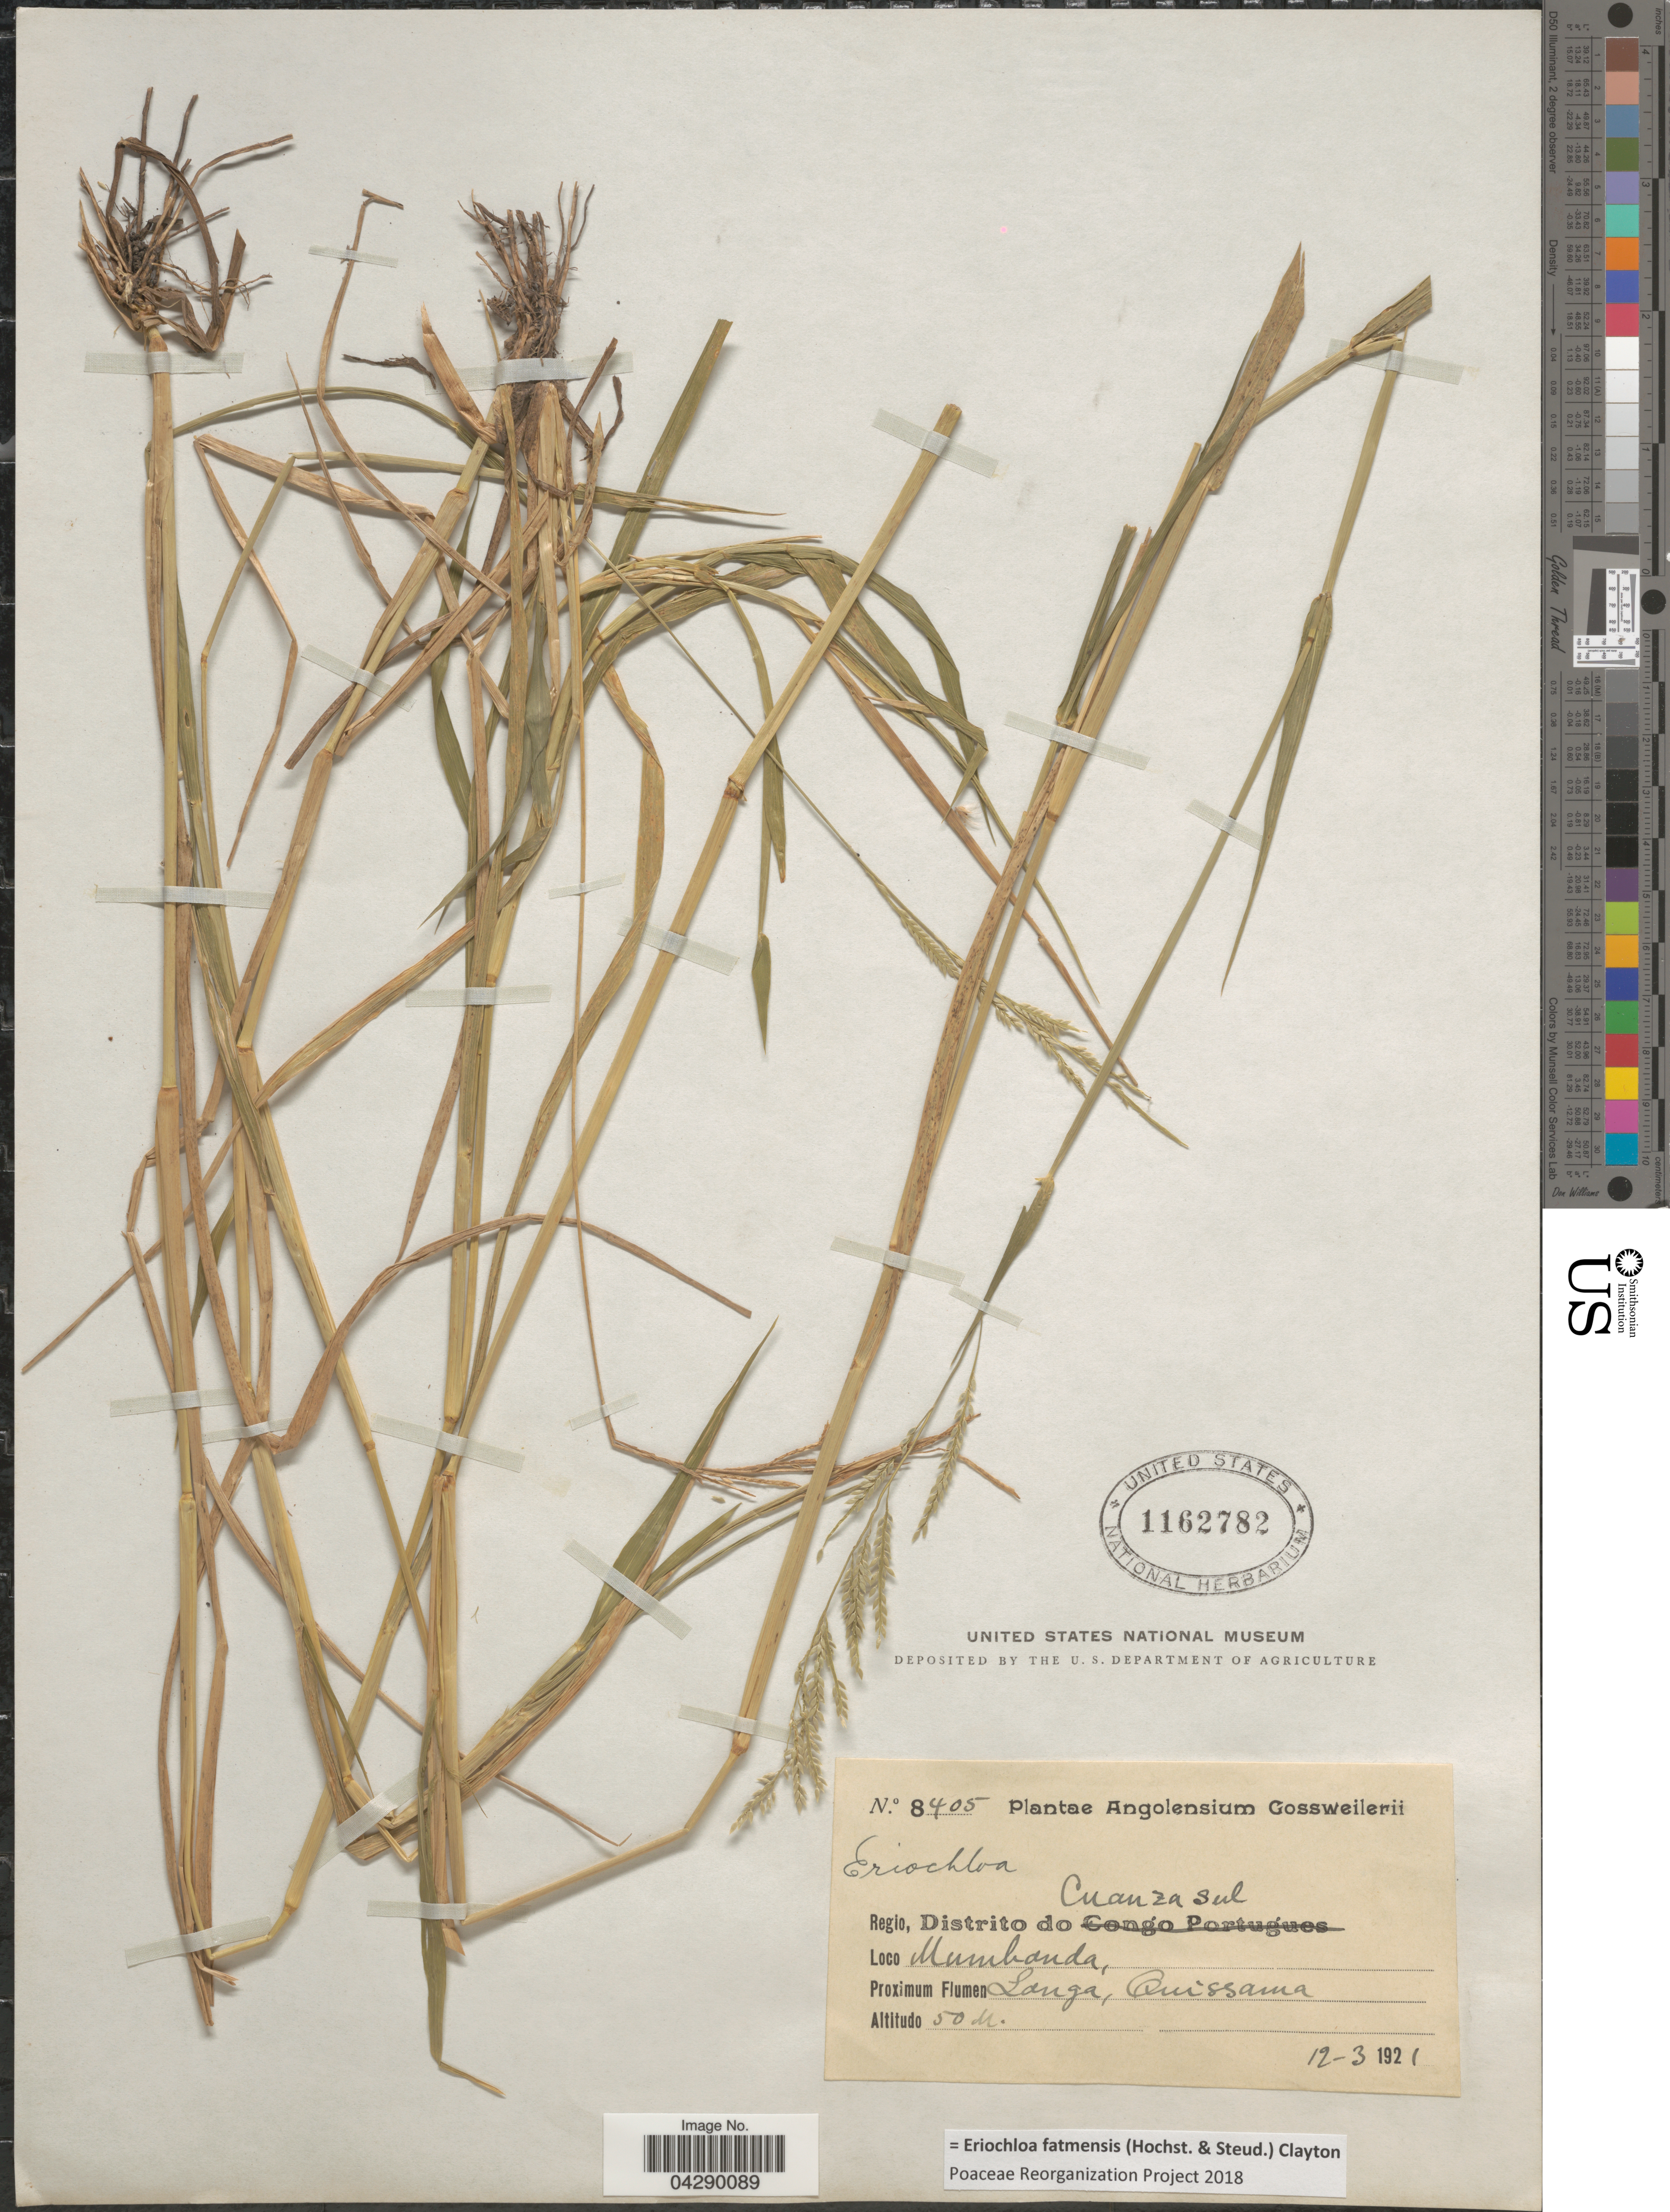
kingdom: Plantae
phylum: Tracheophyta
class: Liliopsida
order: Poales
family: Poaceae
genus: Eriochloa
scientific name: Eriochloa fatmensis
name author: (Hochst. & Steud.) Clayton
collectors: -. Gossweiler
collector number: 8405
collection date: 1921-03-12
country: Angola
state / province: Cuanza Sul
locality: Regio, Distrito do Cuanza Sul. Mumbanda. Proximum Flumen Longa, Quissama.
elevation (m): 50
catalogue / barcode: US 1162782